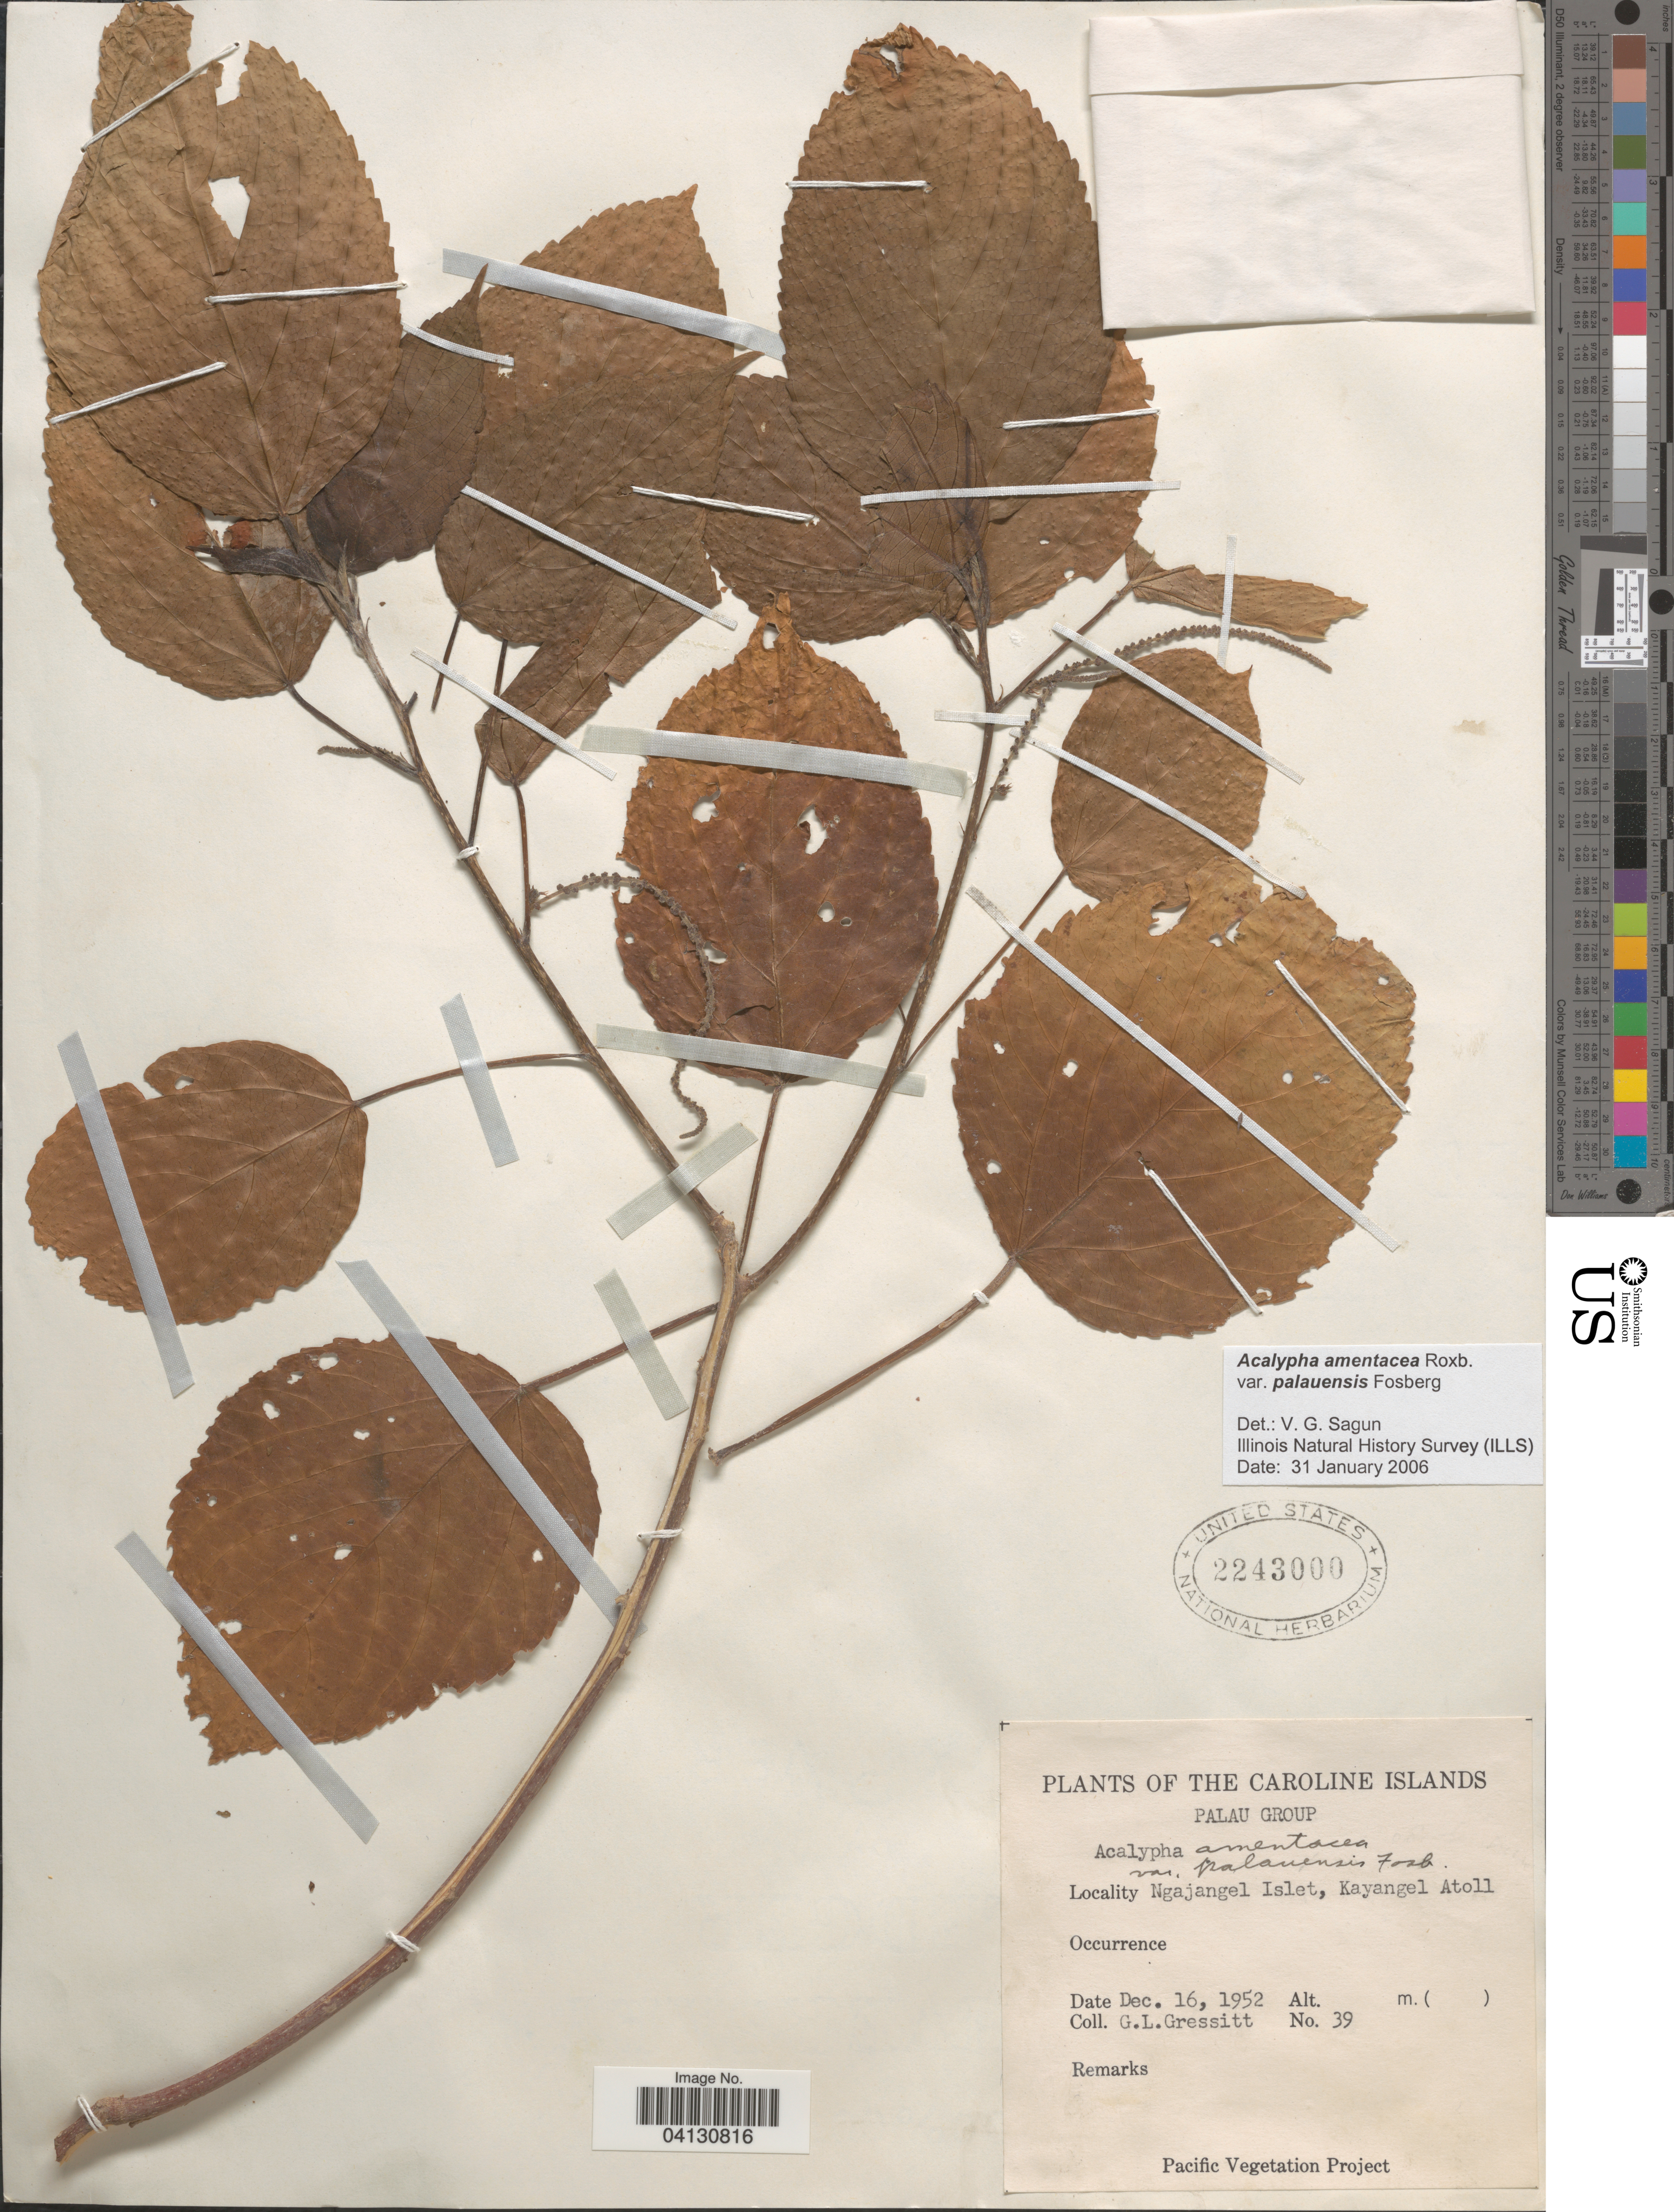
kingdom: Plantae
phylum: Tracheophyta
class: Magnoliopsida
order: Malpighiales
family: Euphorbiaceae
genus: Acalypha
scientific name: Acalypha amentacea var. palauensis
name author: Fosberg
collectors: G. Gressitt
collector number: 39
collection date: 1952-12-16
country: Palau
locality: The Caroline Islands. Palau Group. Ngajangel Islet, Kayangel Atoll.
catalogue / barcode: US 2243000